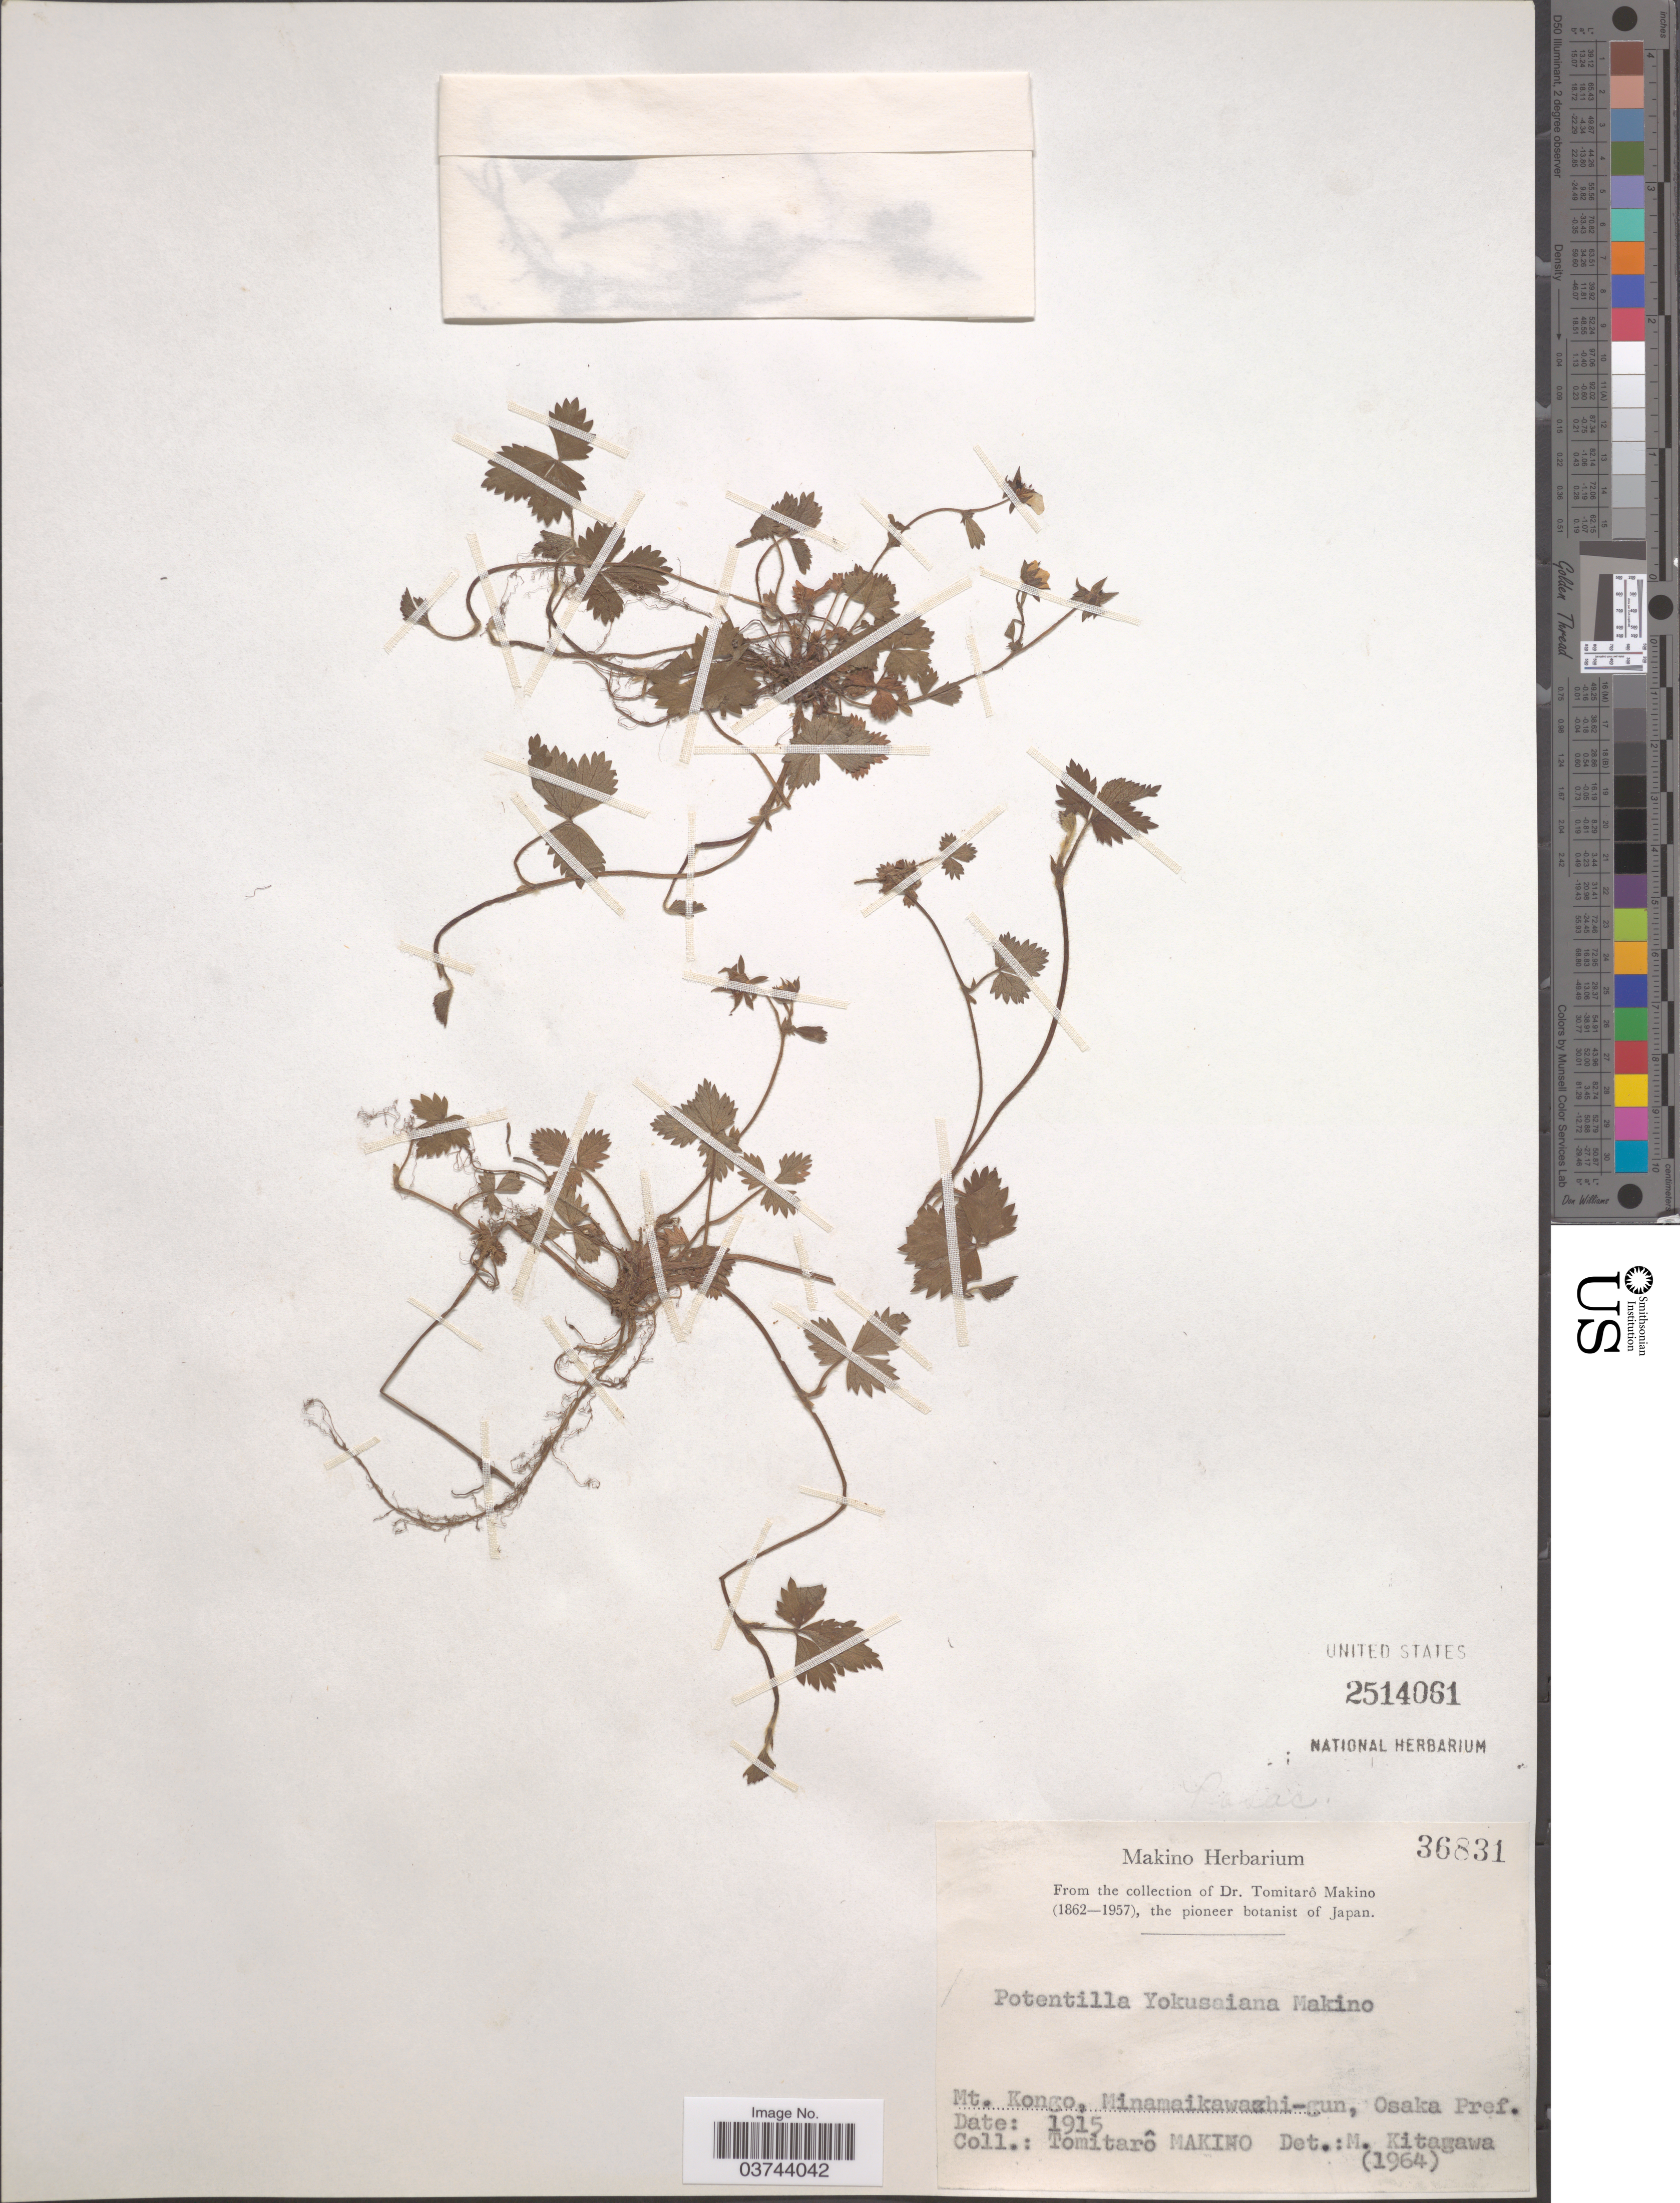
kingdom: Plantae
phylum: Tracheophyta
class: Magnoliopsida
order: Rosales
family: Rosaceae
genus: Potentilla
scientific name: Potentilla yokusaiana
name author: Makino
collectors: T. Makino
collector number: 36831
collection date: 1915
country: Japan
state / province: Osaka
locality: Mt. Kongo, Minamaikawachi-gun, Osaka Pref.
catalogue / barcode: US 2514061